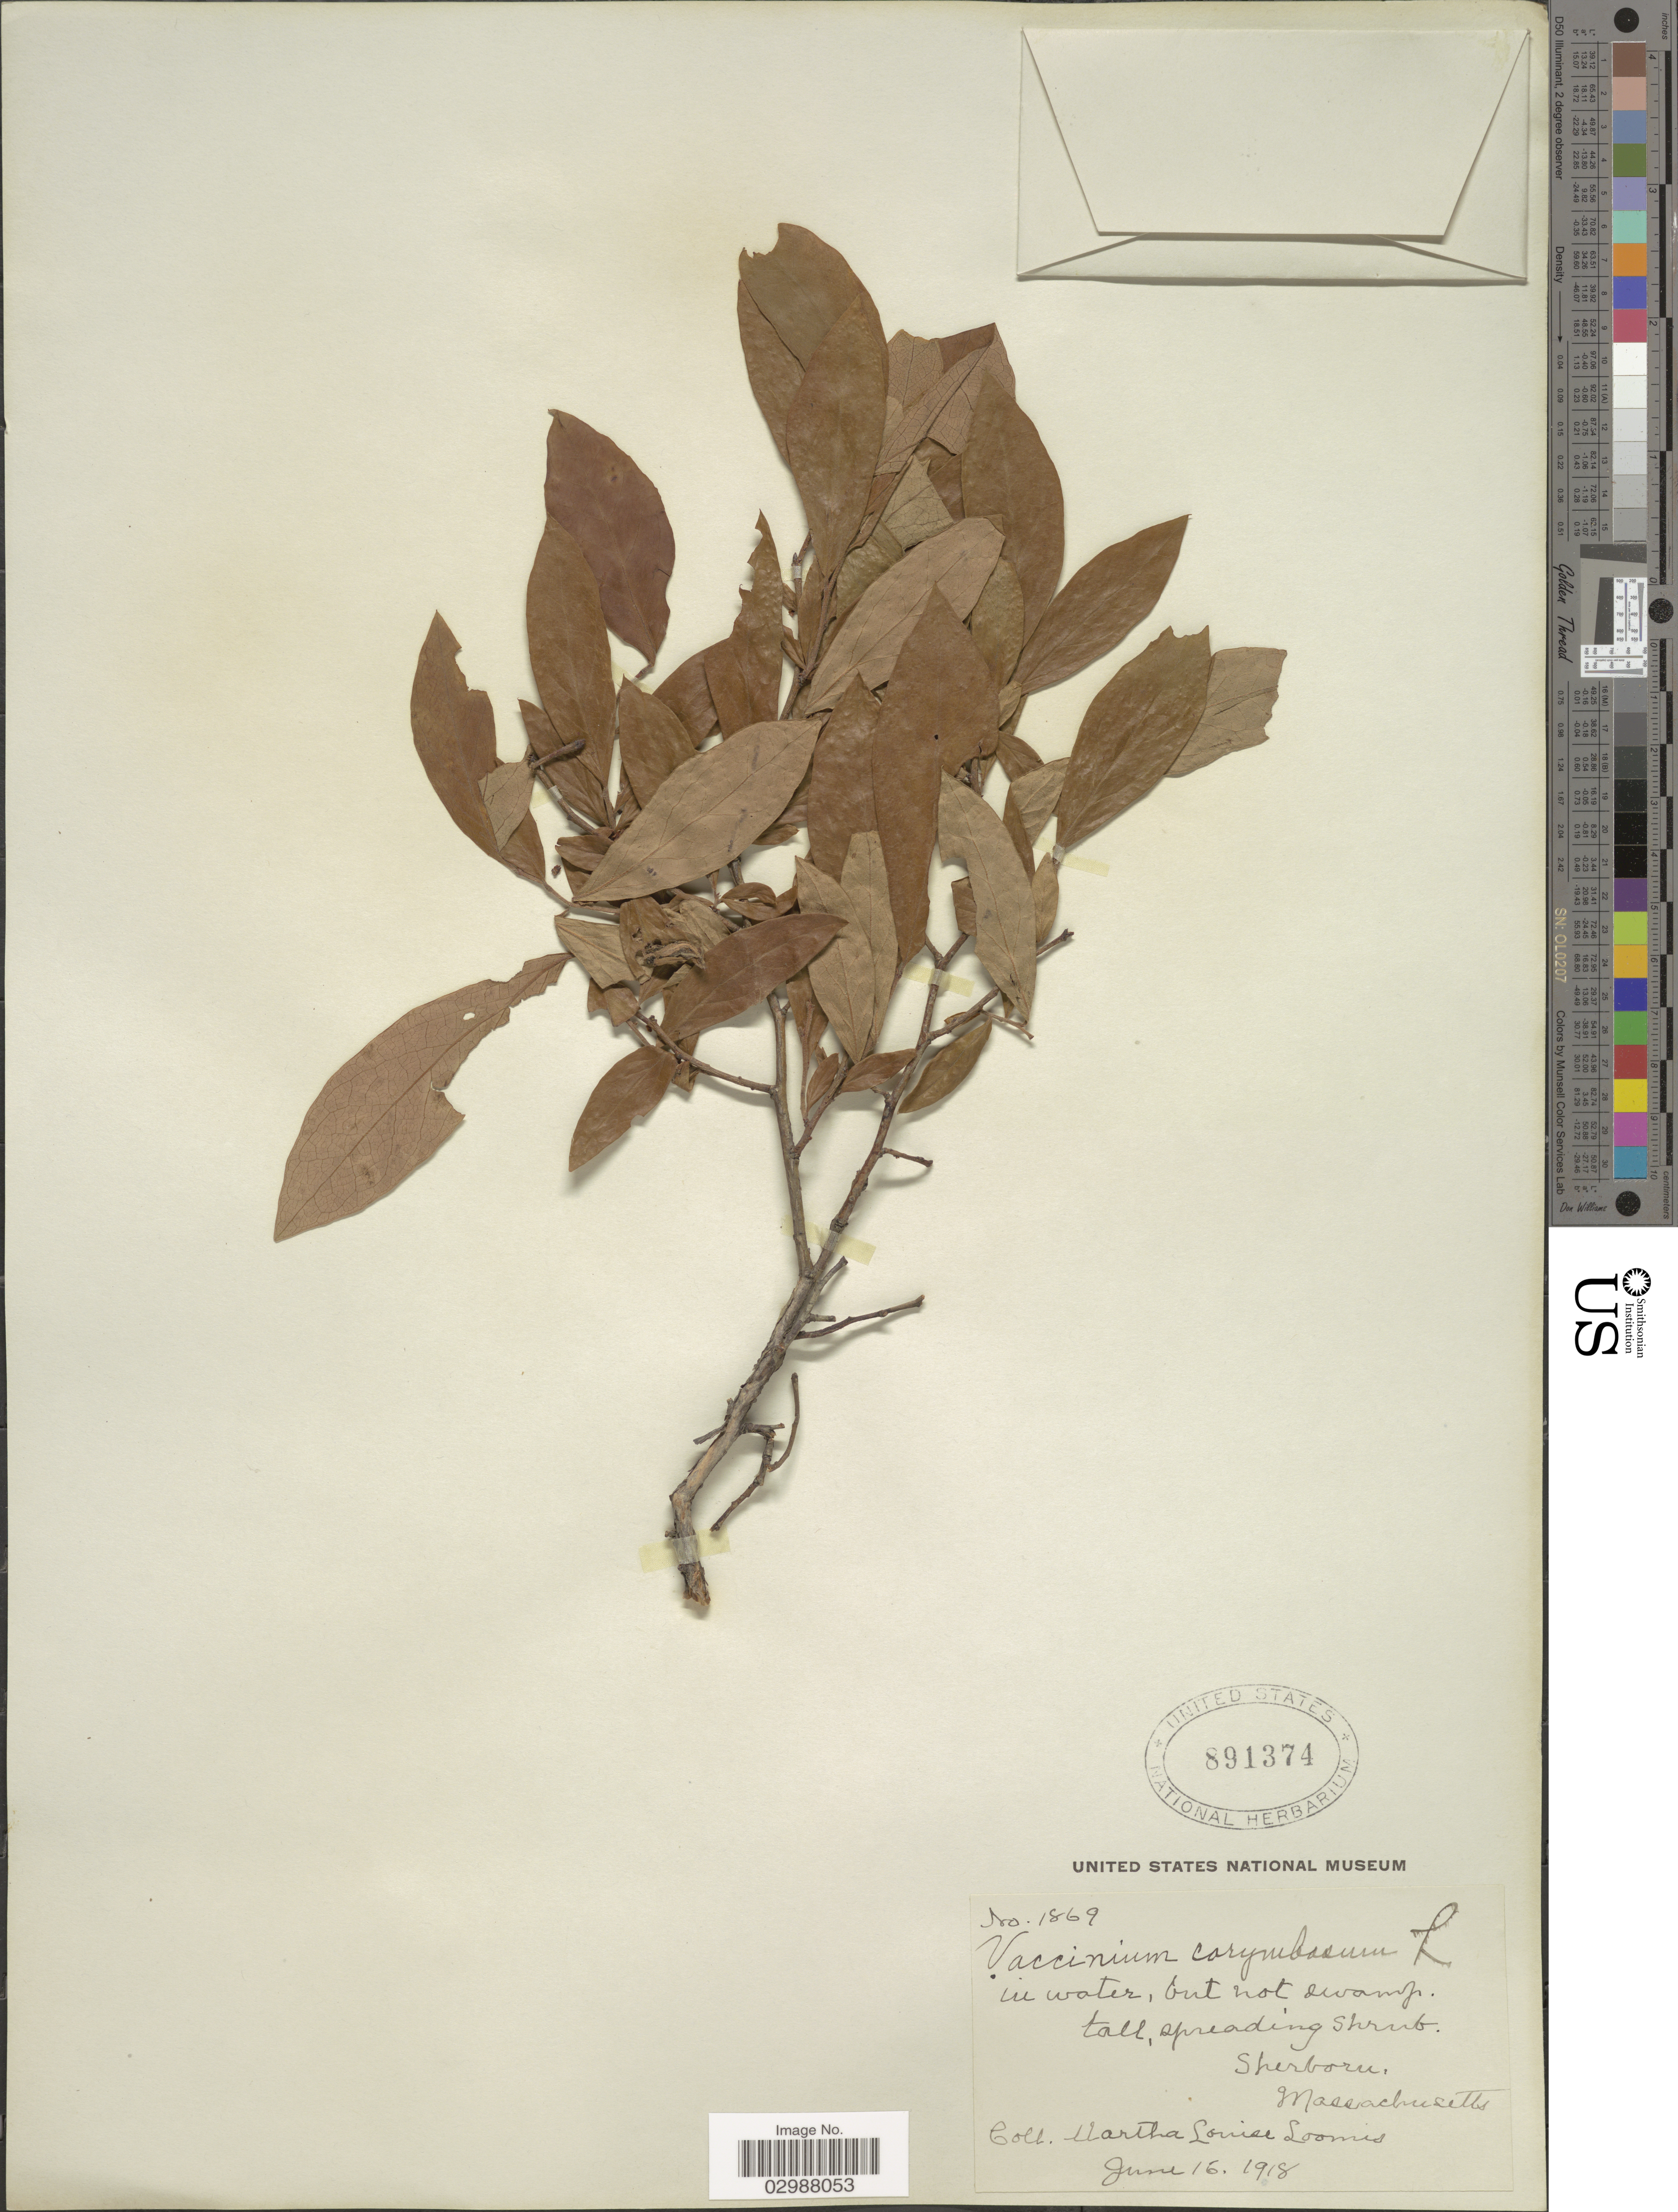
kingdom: Plantae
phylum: Tracheophyta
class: Magnoliopsida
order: Ericales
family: Ericaceae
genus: Vaccinium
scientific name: Vaccinium corymbosum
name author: L.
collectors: M. L. Loomis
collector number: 1869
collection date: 1918-06-16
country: United States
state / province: Massachusetts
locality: Sherborn.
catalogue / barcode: US 891374